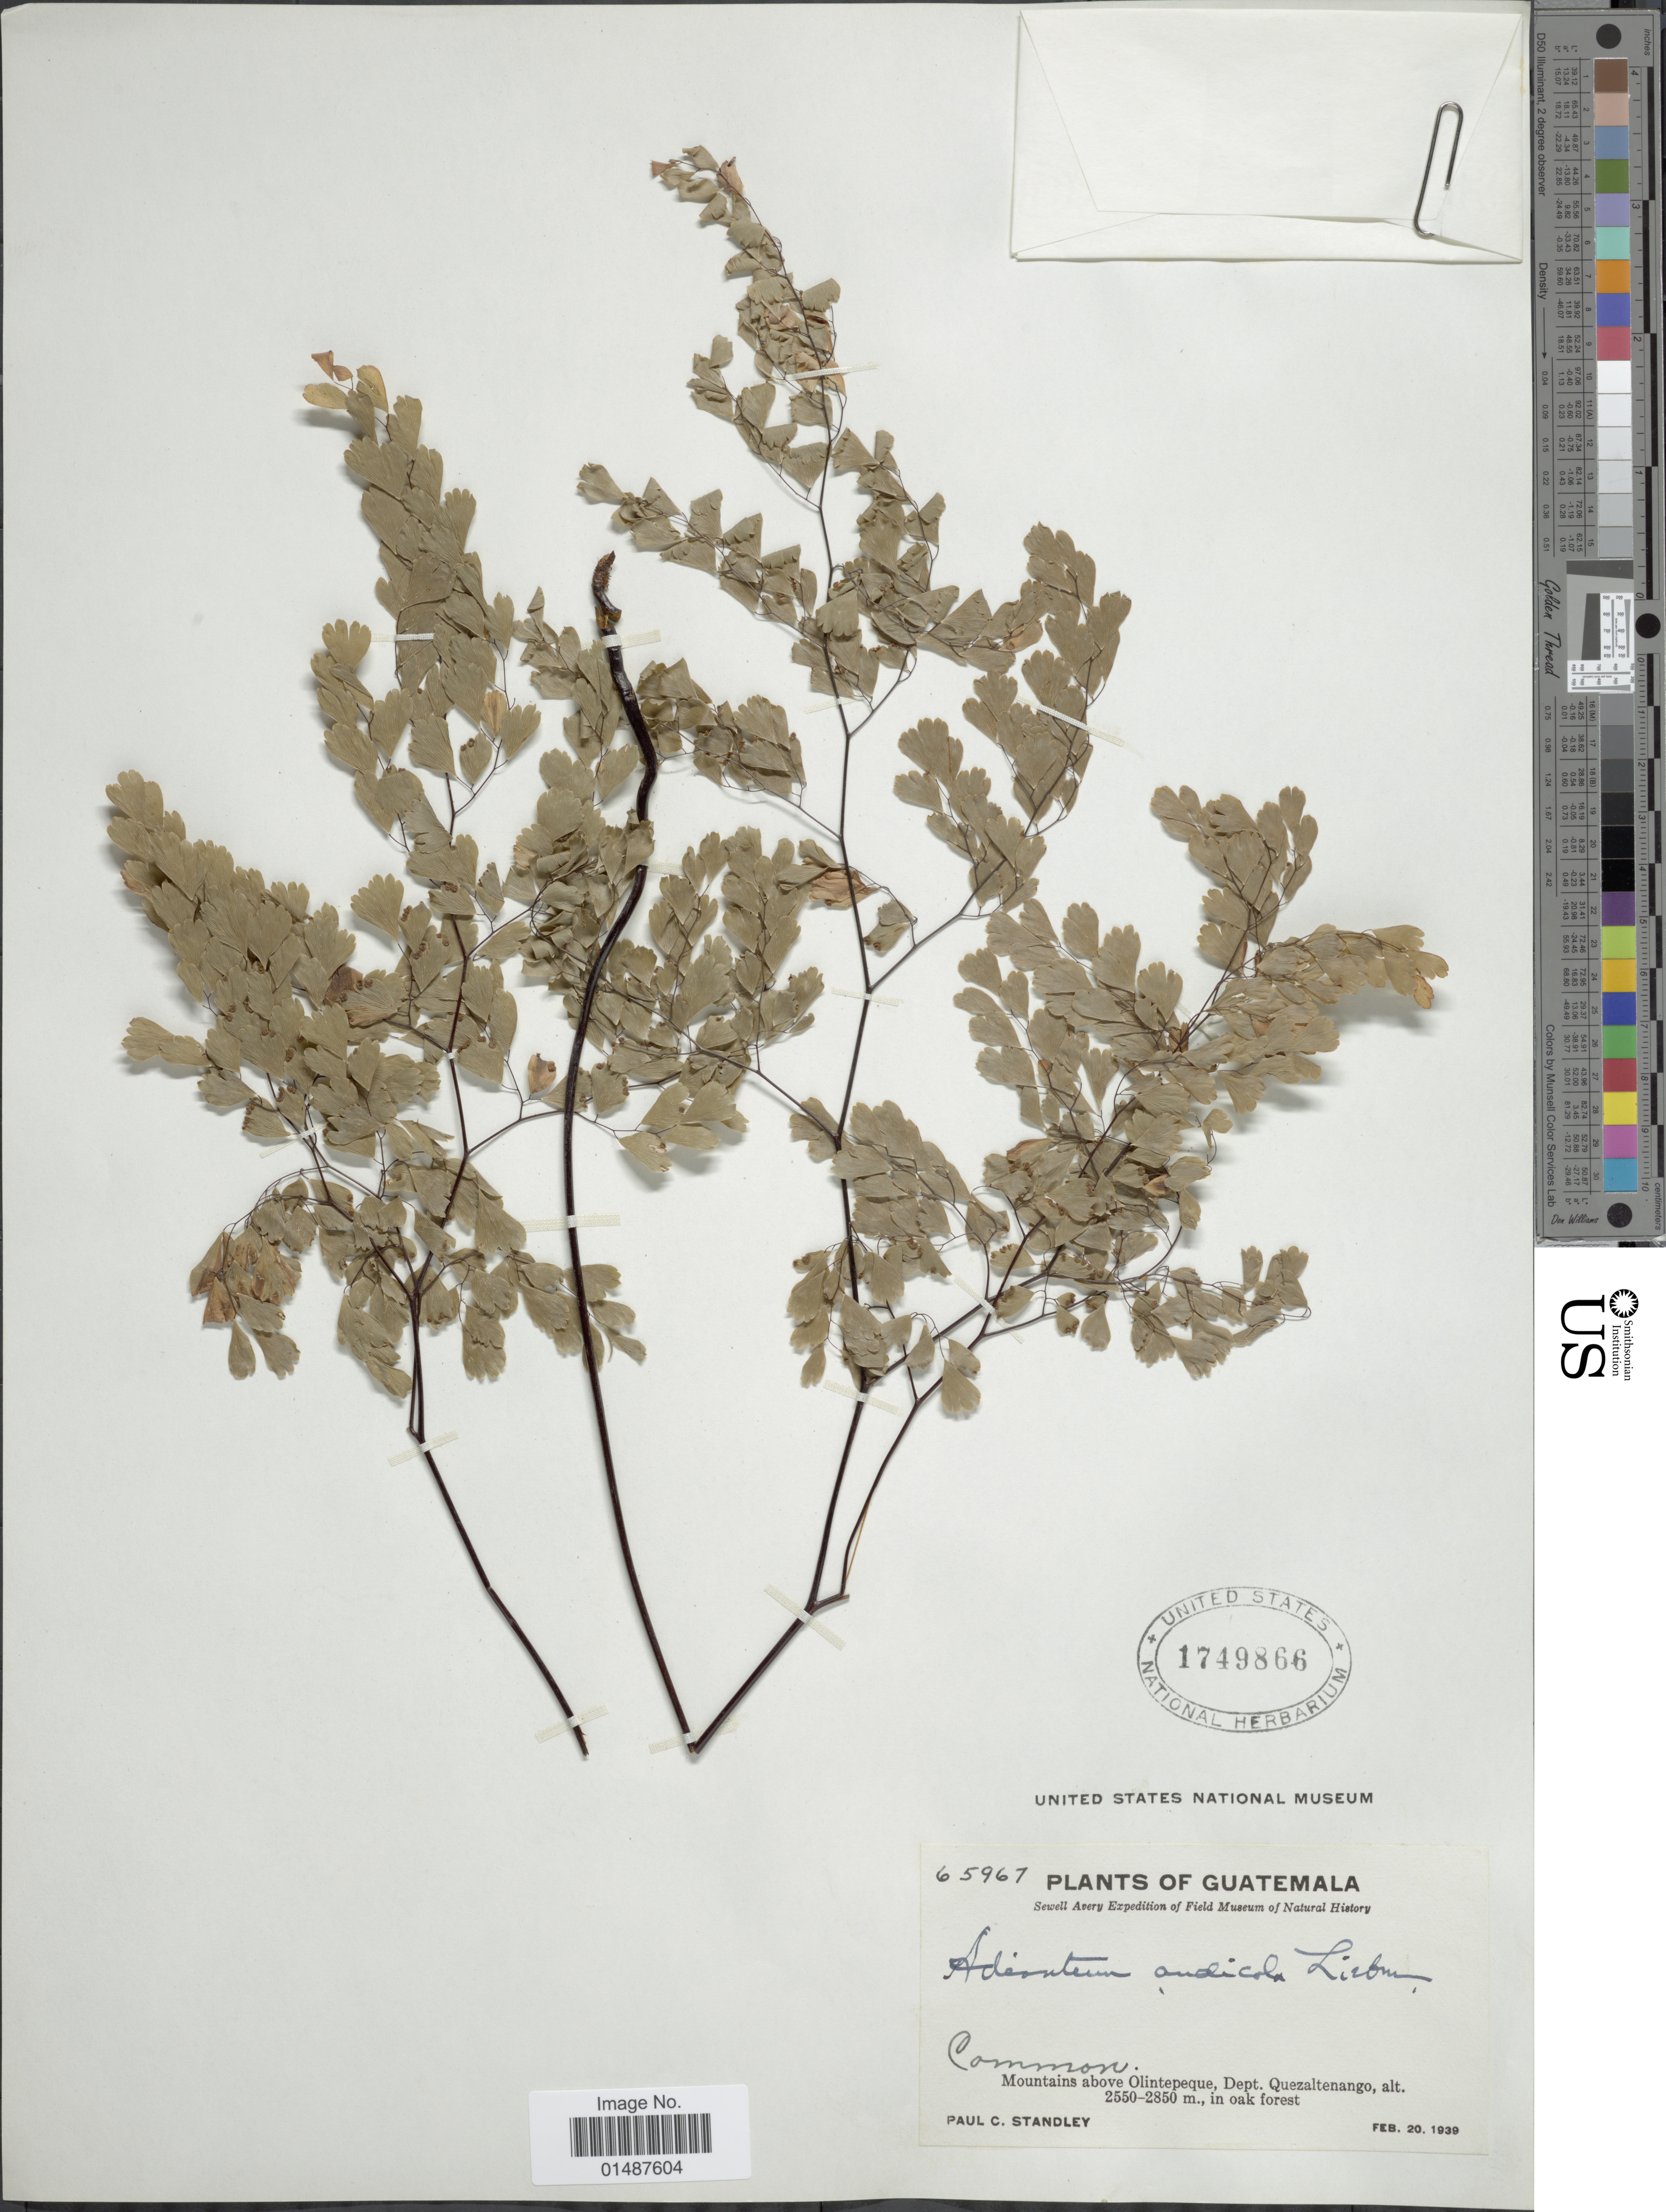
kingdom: Plantae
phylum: Tracheophyta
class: Polypodiopsida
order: Polypodiales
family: Pteridaceae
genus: Adiantum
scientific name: Adiantum andicola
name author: Liebm.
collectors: P. C. Standley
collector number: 65967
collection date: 1939-02-20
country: Guatemala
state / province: Quetzaltenango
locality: Mountains above Olintepeque, in oak forest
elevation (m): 2550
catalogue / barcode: US 1749866